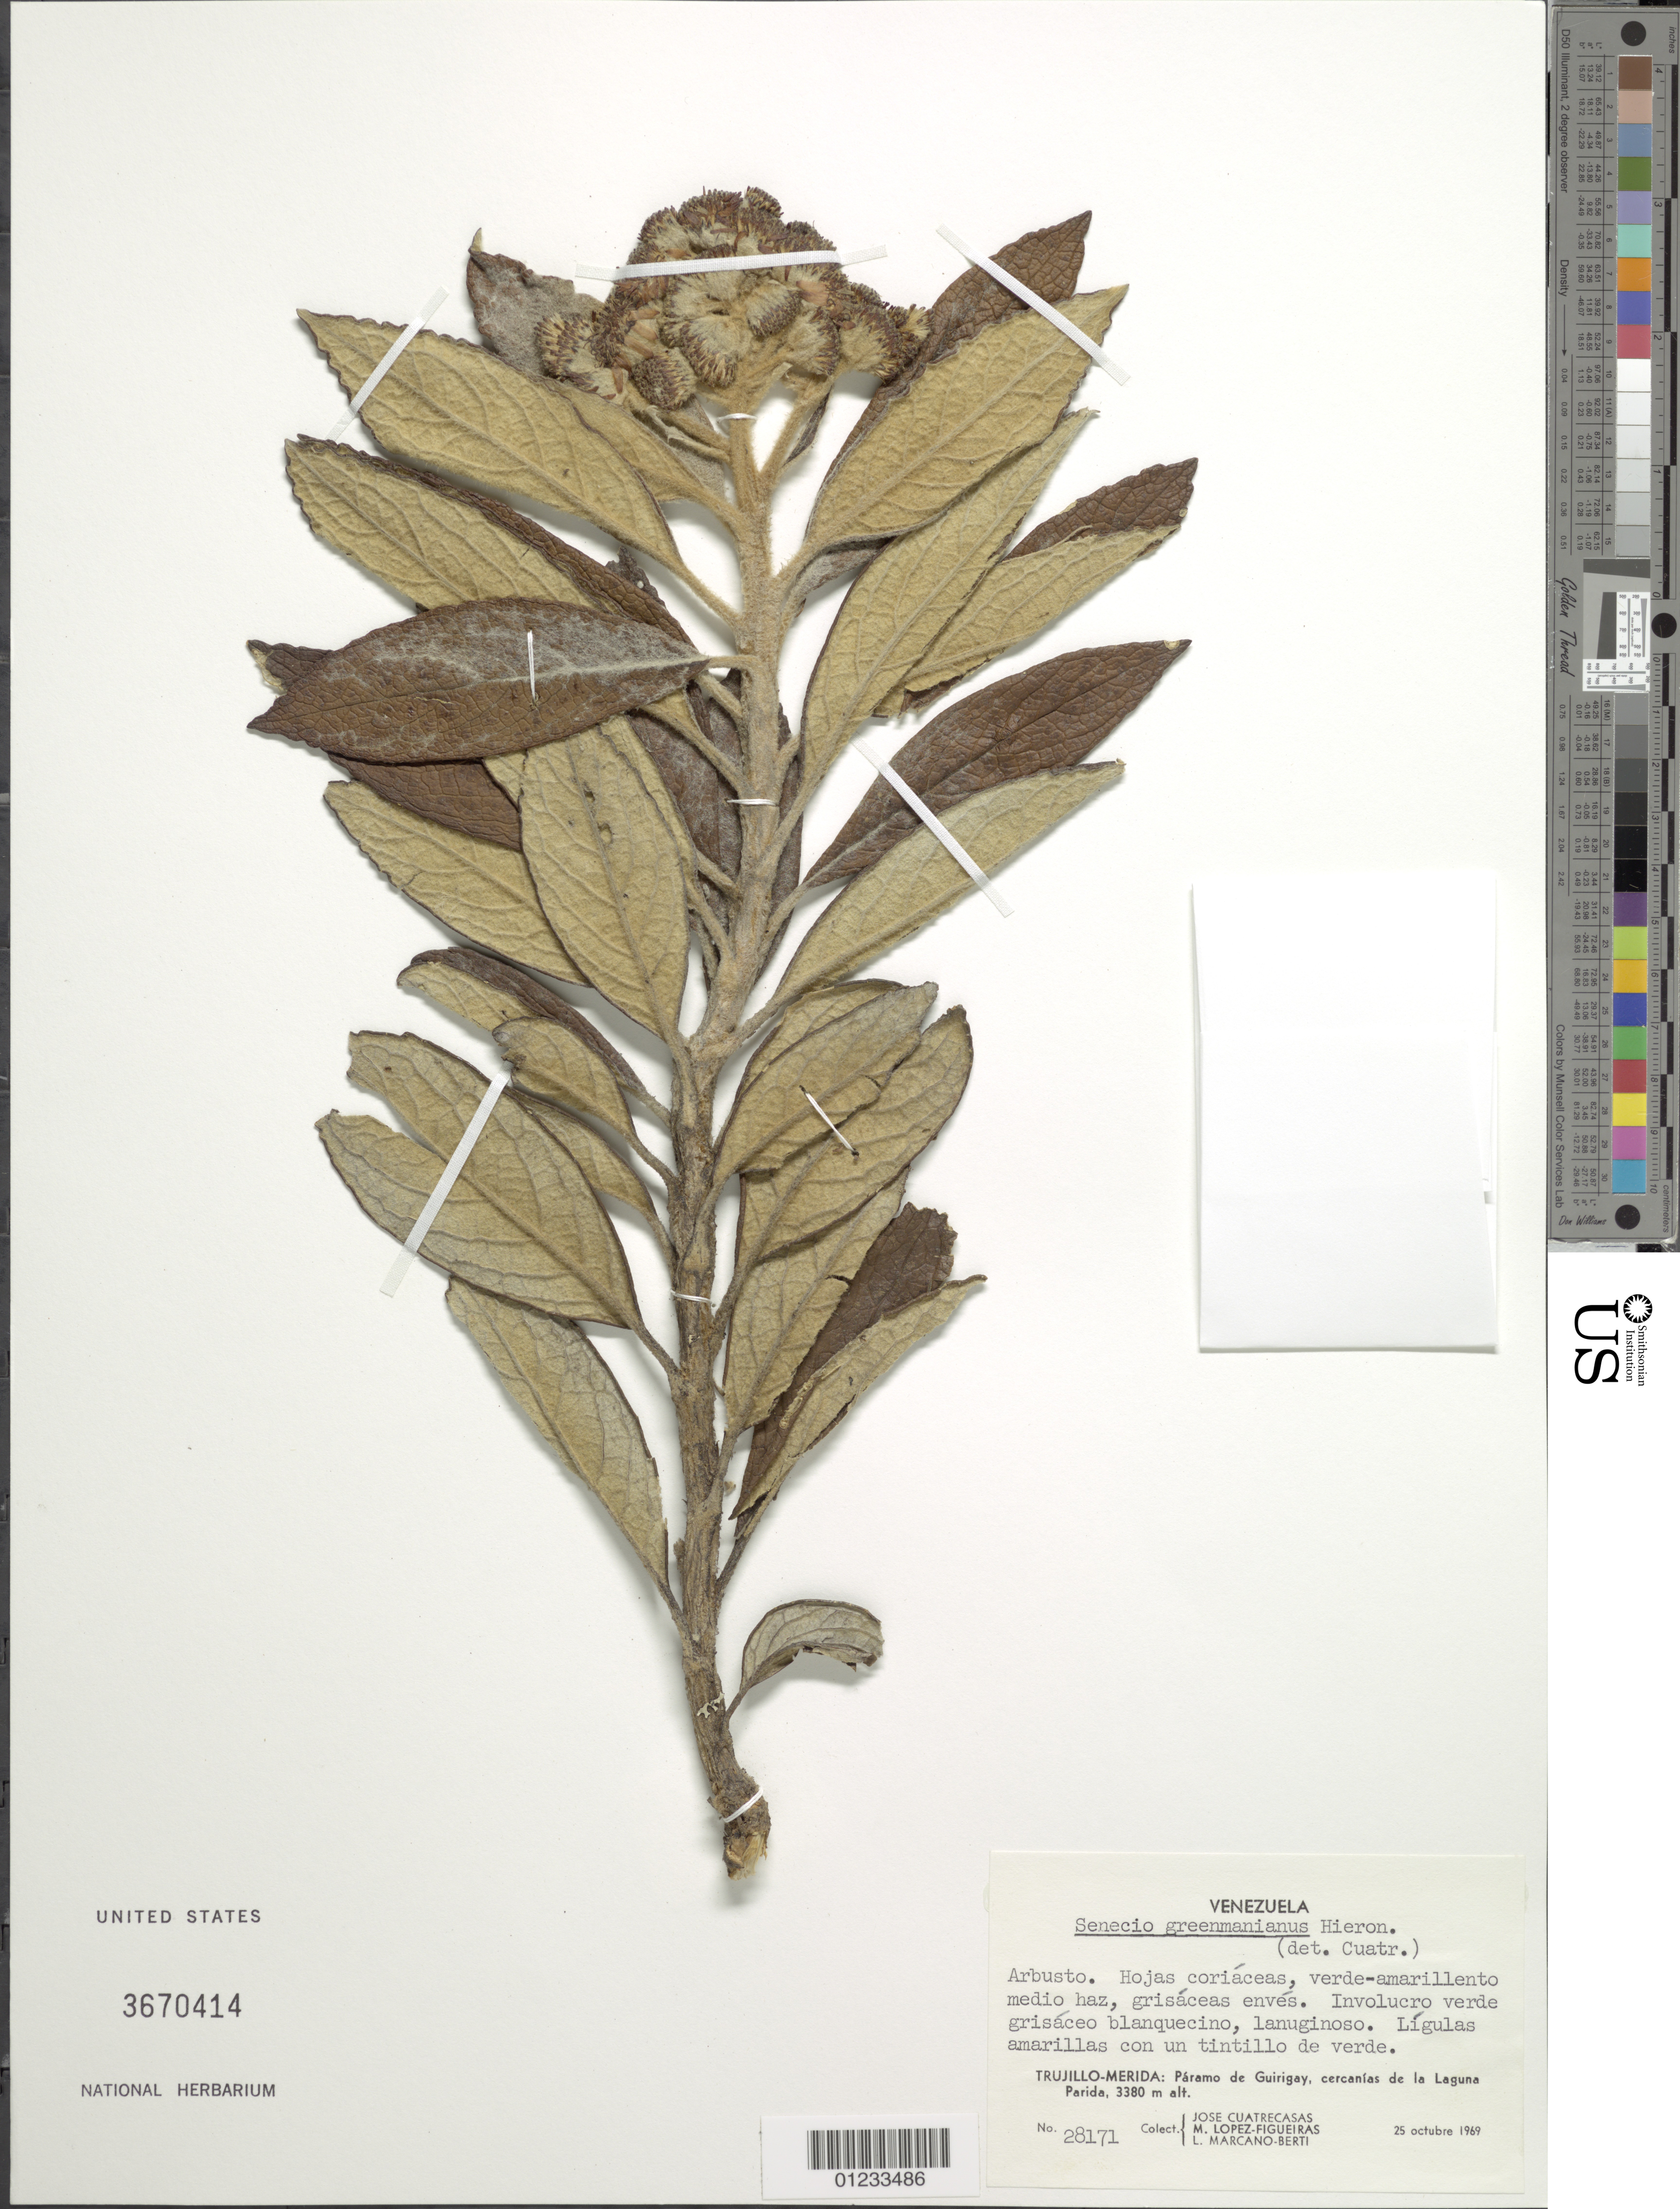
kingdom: Plantae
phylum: Tracheophyta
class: Magnoliopsida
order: Asterales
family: Asteraceae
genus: Pentacalia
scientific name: Pentacalia greenmaniana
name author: (Hieron.) Cuatrec.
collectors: J. Cuatrecasas, M. López Figueiras & L. Marcano-Berti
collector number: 28171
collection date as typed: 25 Oct 1969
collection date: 1969-10-25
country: Venezuela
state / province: Trujillo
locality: Páramo de Guirigay, cercanías de la Laguna Parida.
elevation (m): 3380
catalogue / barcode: US 3670414